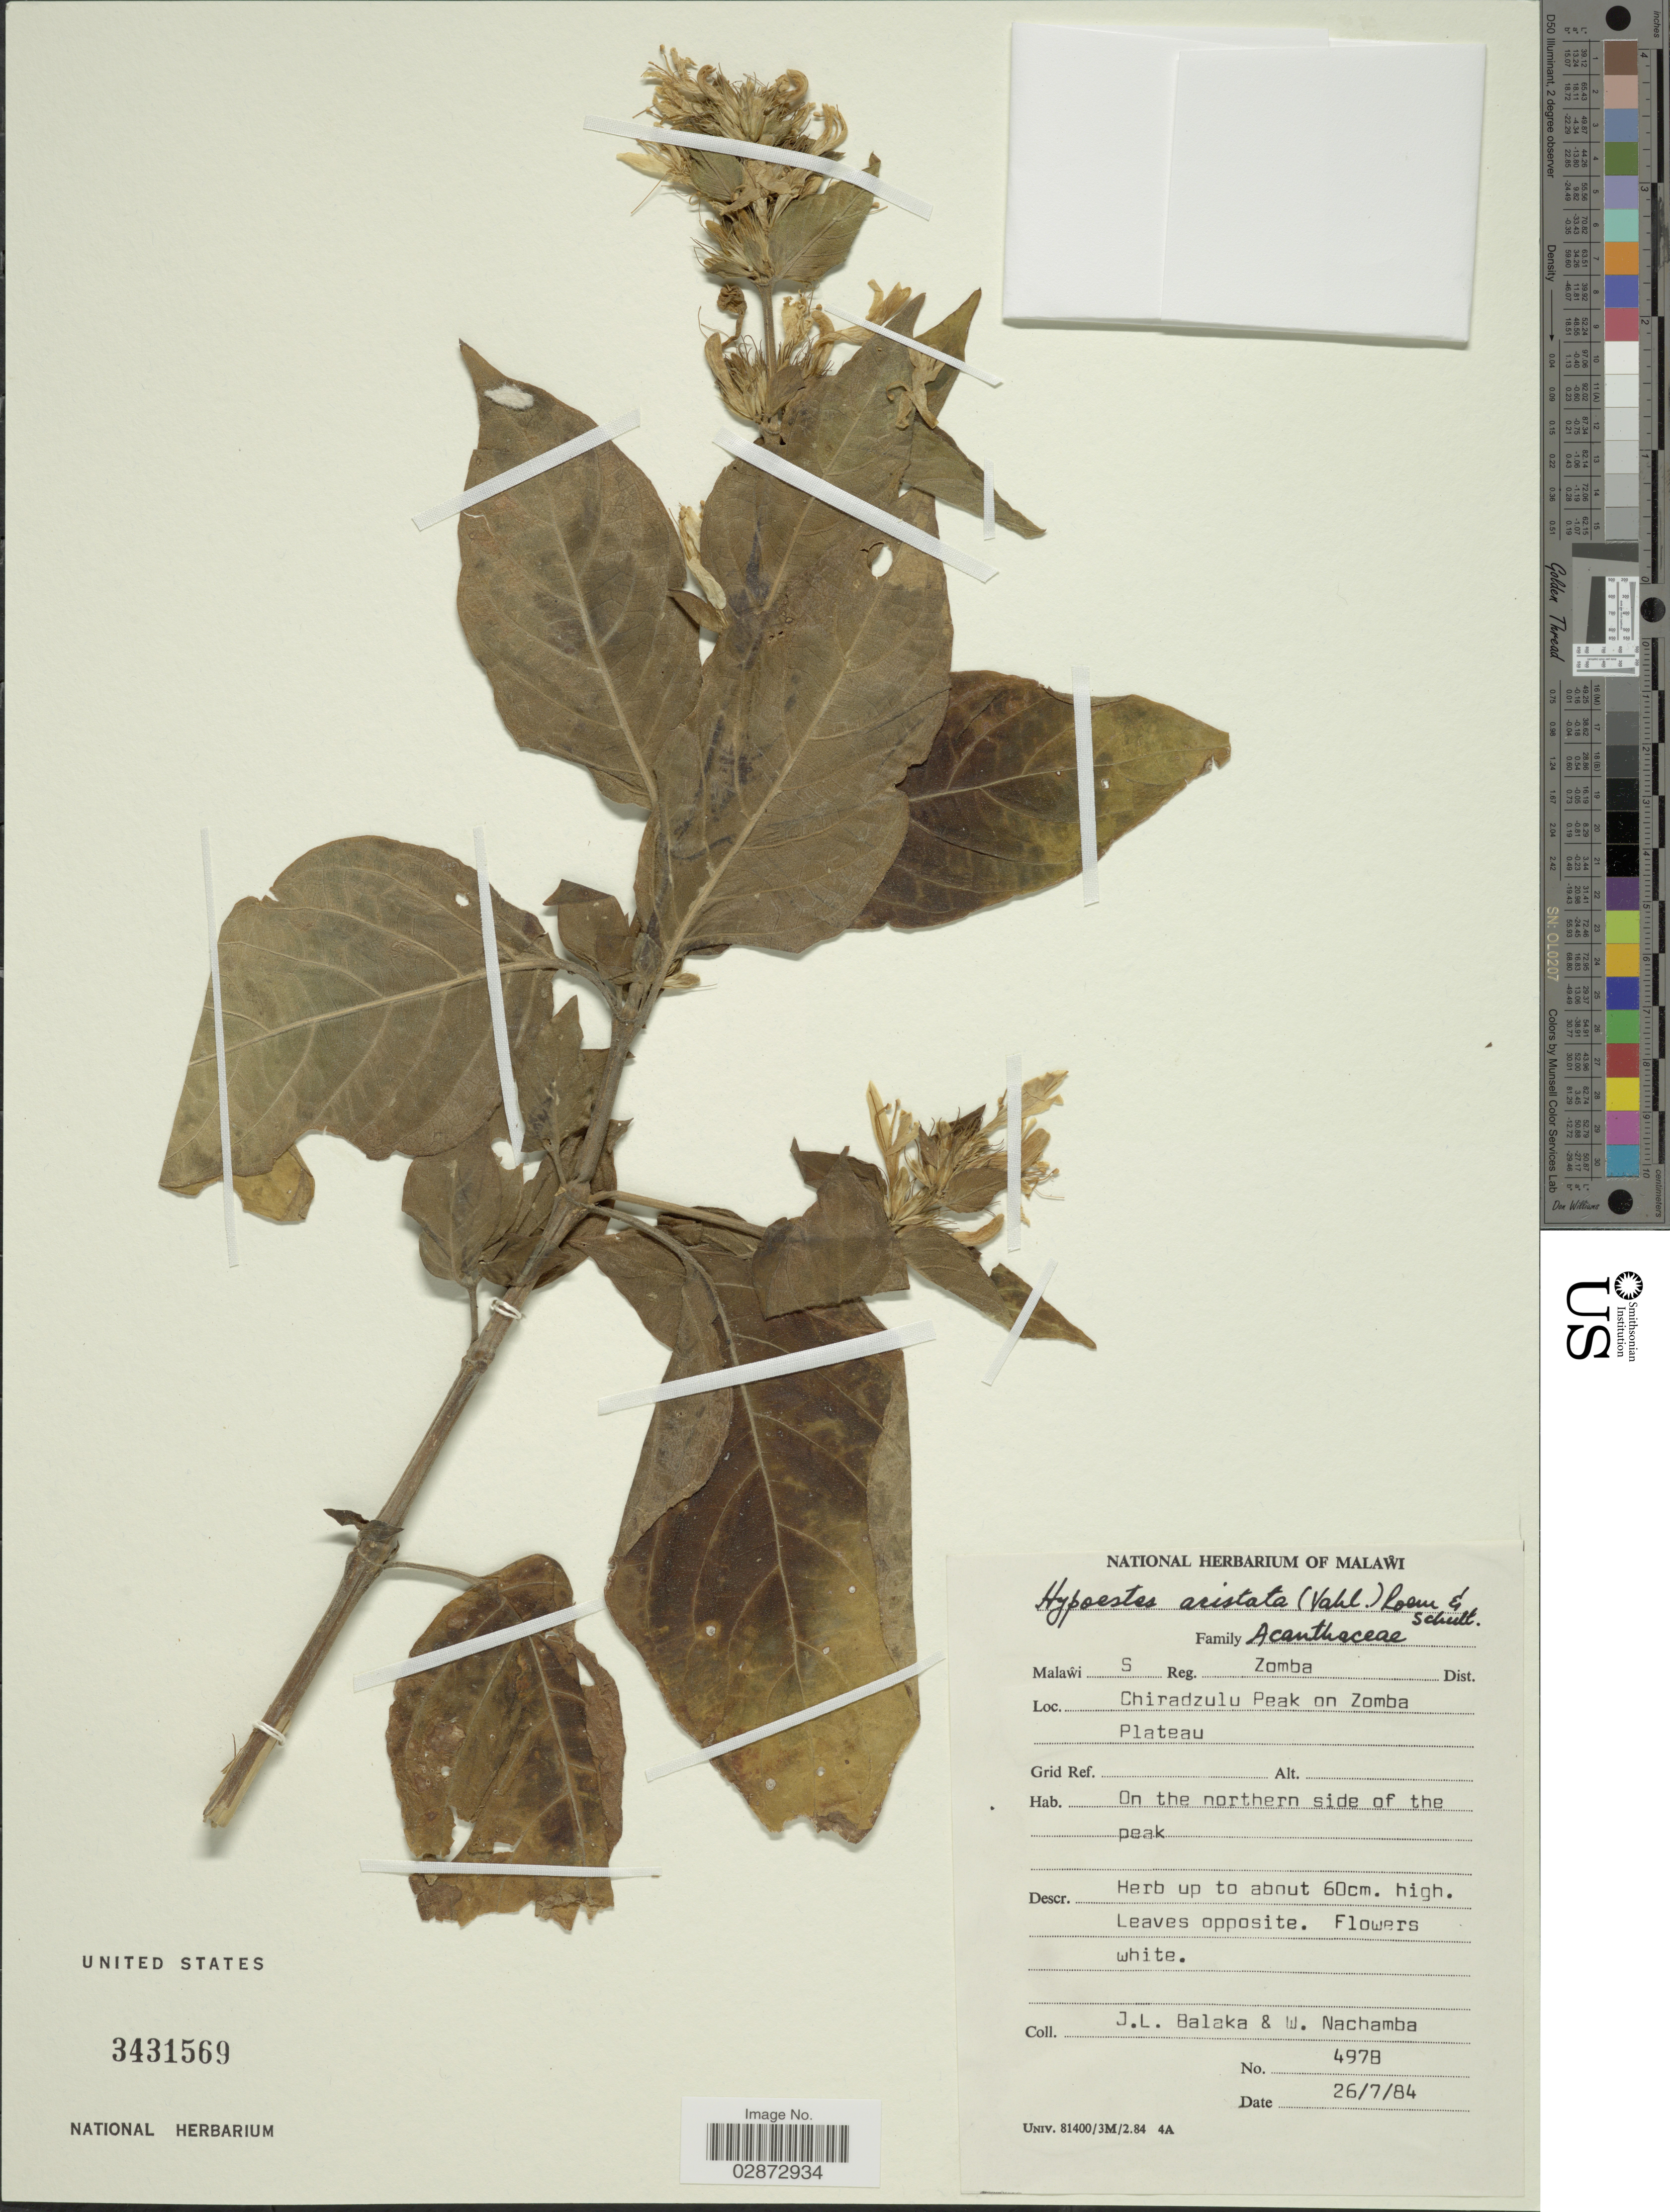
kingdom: Plantae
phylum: Tracheophyta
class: Magnoliopsida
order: Lamiales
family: Acanthaceae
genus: Hypoestes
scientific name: Hypoestes aristata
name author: (Vahl) Sol. ex Roem. & Schult.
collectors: J. Balaka & W. Nachamba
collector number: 4978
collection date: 1984-07-26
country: Malawi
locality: S Reg. Zomba Dist., Chiradzulu Peak on Zomba Plateau.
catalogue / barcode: US 3431569